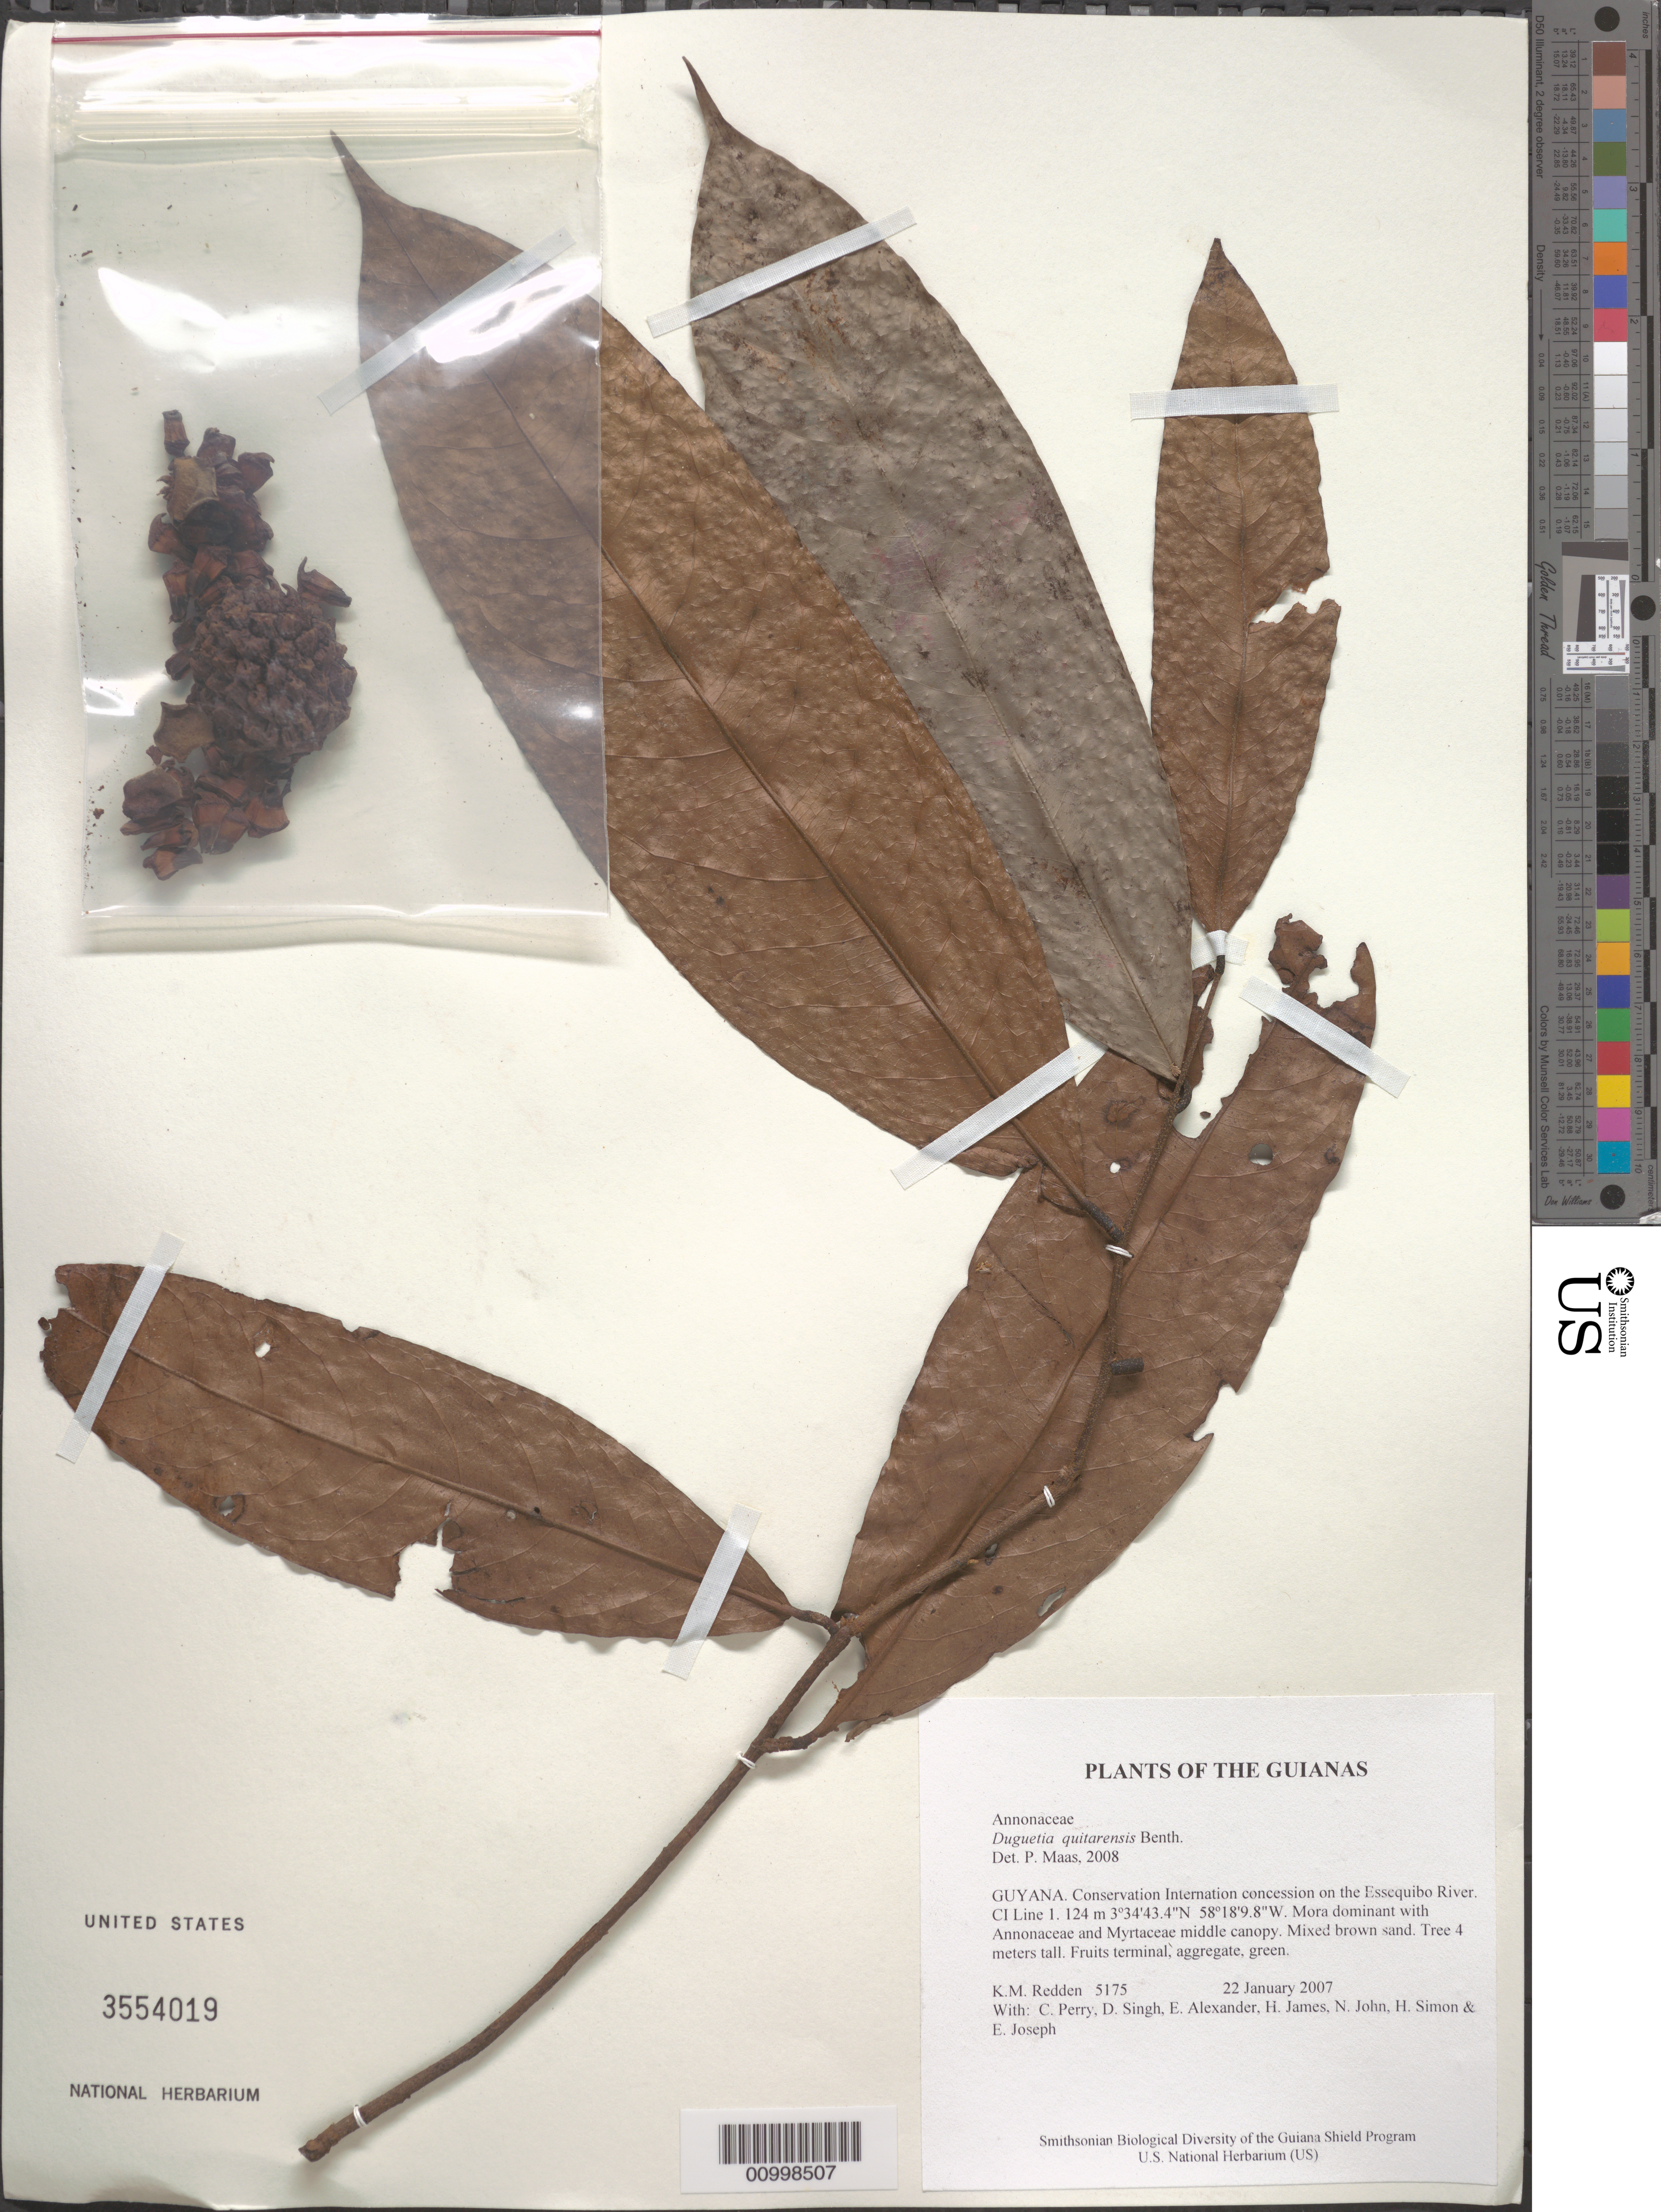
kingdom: Plantae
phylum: Tracheophyta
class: Magnoliopsida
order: Magnoliales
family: Annonaceae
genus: Duguetia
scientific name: Duguetia quitarensis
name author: Benth.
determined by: Maas, Paul J. M.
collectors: K. M. Redden, C. Perry, D. Singh, E. Alexander, H. James, N. John, H. Simon & E. Joseph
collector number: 5175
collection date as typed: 22 January 2007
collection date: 2007-01-22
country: Guyana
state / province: U. Takutu-U. Essequibo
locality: Conservation International concession on the Essequibo River. CI Line 1.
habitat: Mora dominant with Annonaceae and Myrtaceae middle canopy. Mixed brown sand.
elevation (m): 124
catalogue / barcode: US 3554019